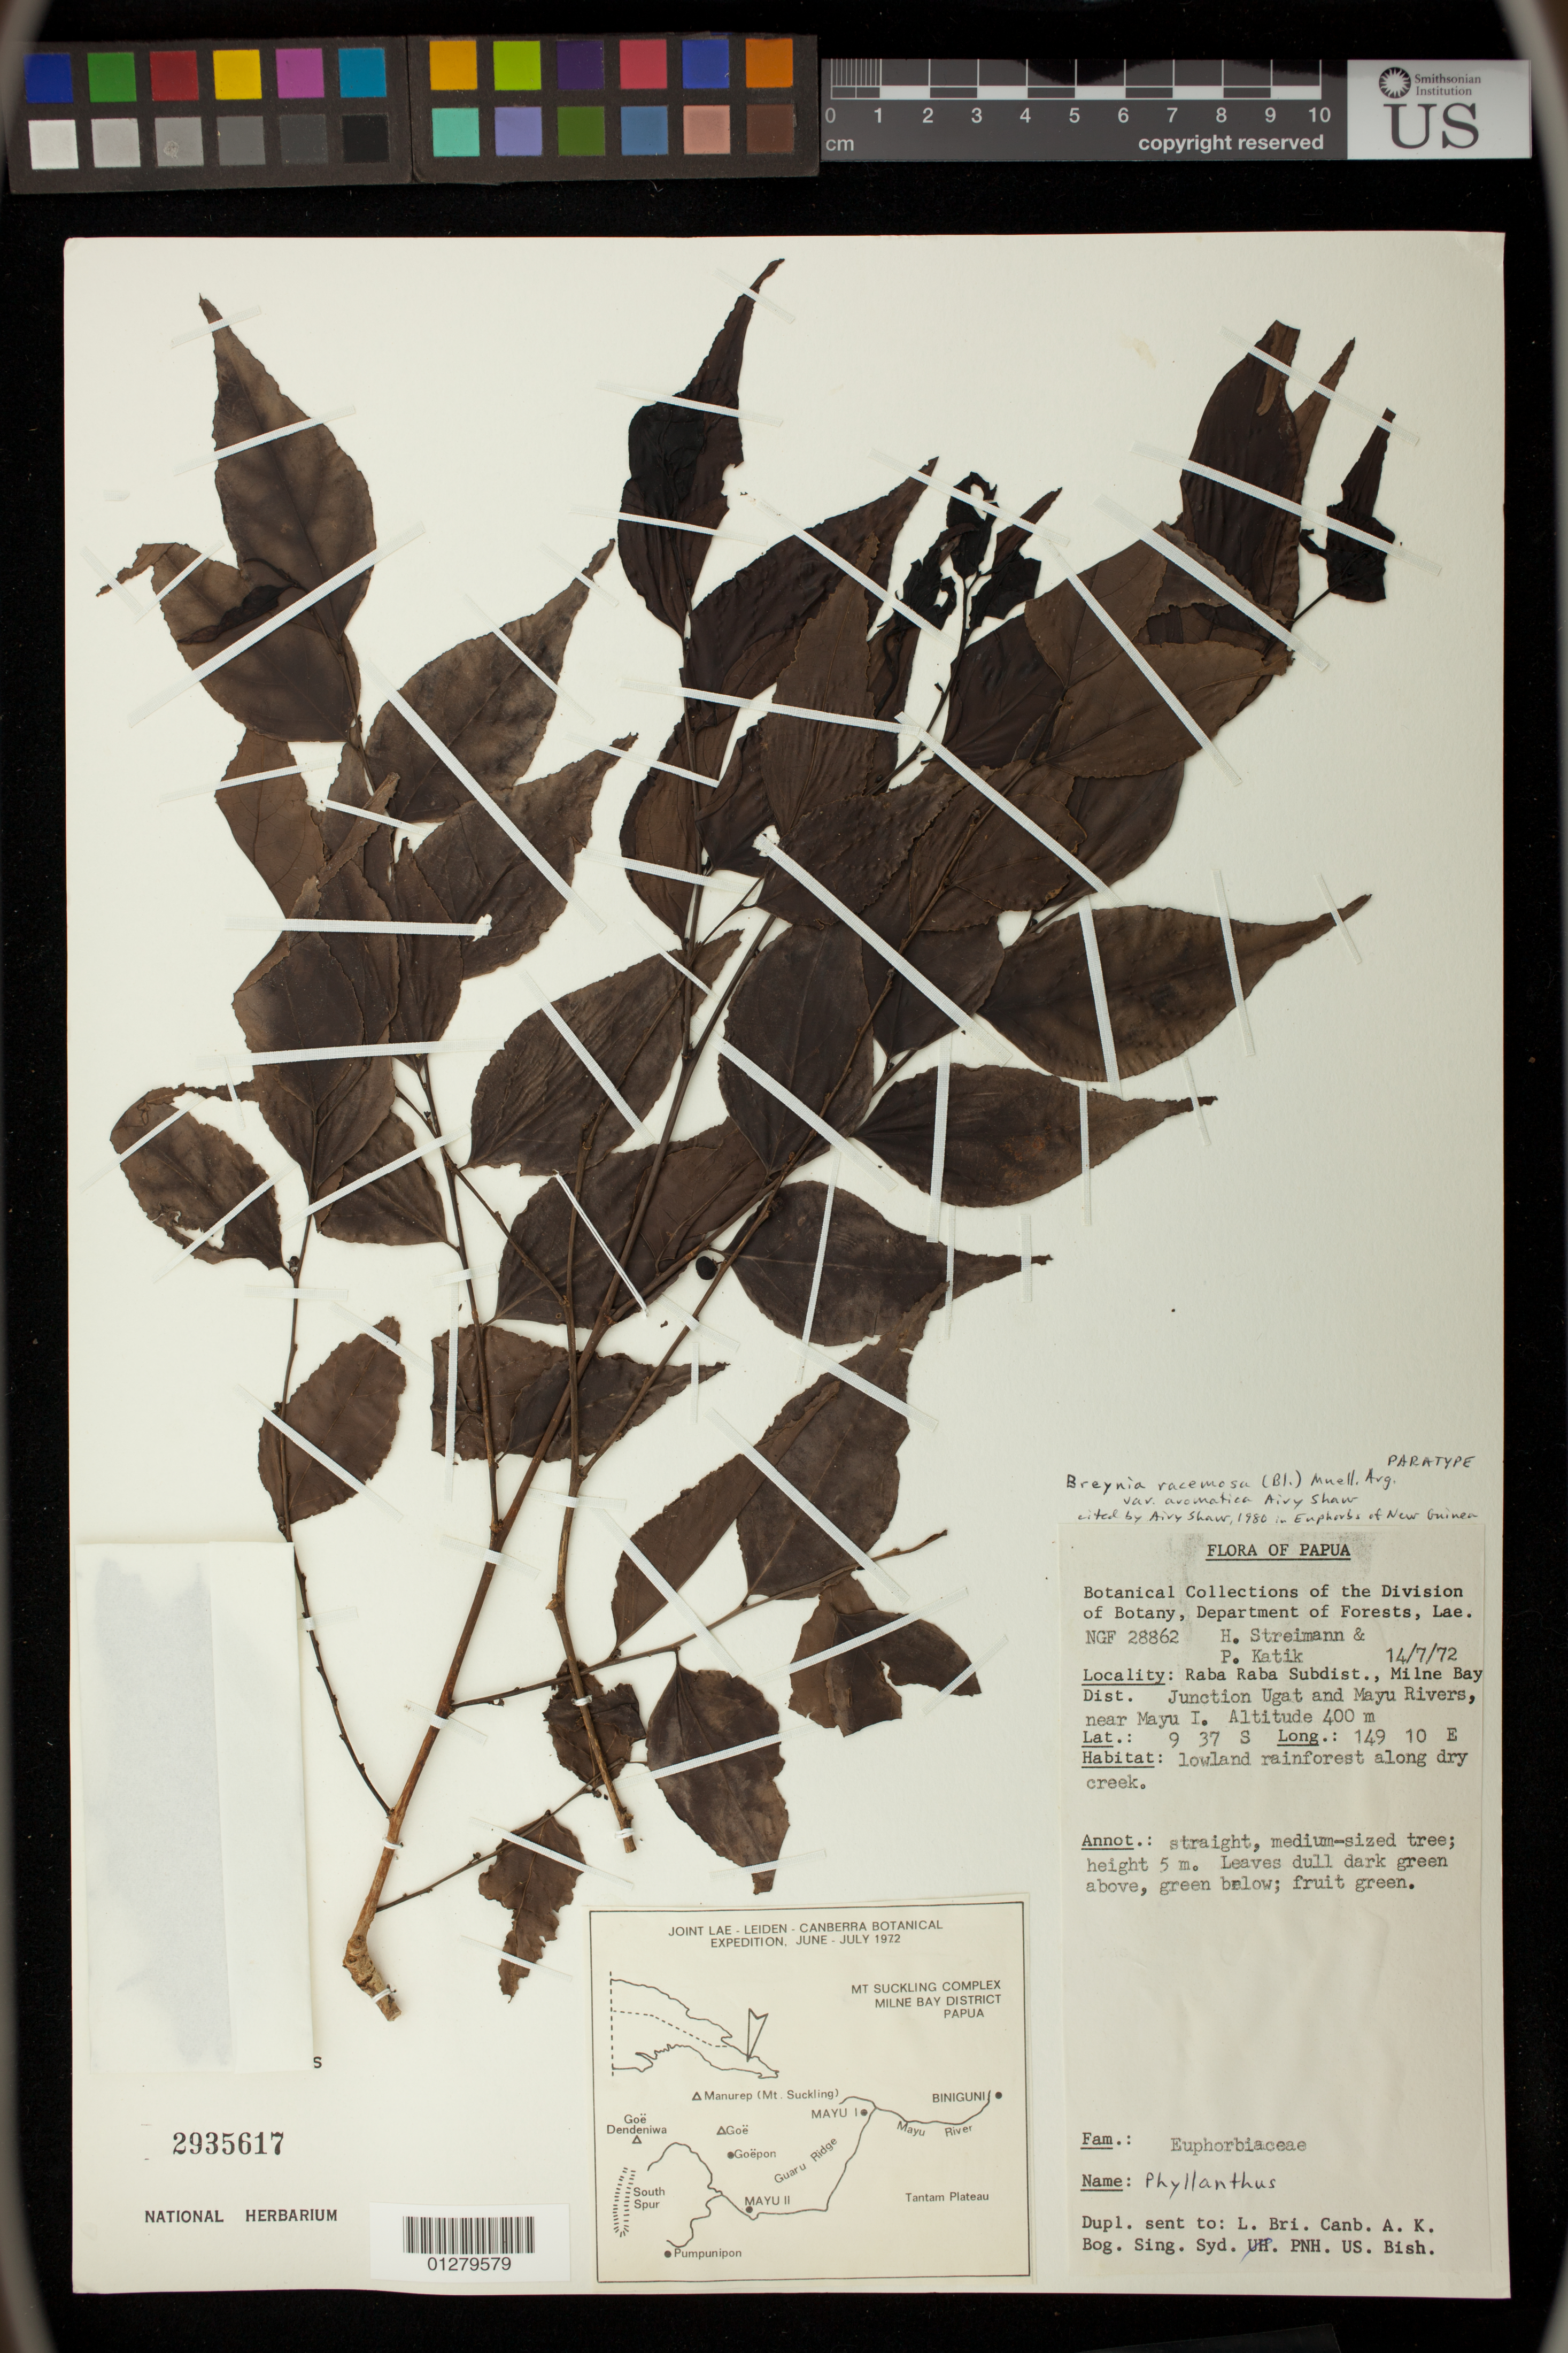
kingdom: Plantae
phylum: Tracheophyta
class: Magnoliopsida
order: Malpighiales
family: Phyllanthaceae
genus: Phyllanthus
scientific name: Phyllanthus reclinatus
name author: Roxb.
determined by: Wagner, W. L., (BOT), Smithsonian Institution - National Museum of Natural History (UNITED STATES)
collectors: H. Streimann & P. Katik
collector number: NGF 28862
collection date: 1972-07-14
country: Papua New Guinea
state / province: Milne Bay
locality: Locality: Raba Raba Subdistrict, Junction of Ugat and Mayu Rivers, near Mayu Island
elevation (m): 400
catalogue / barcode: US 2935617